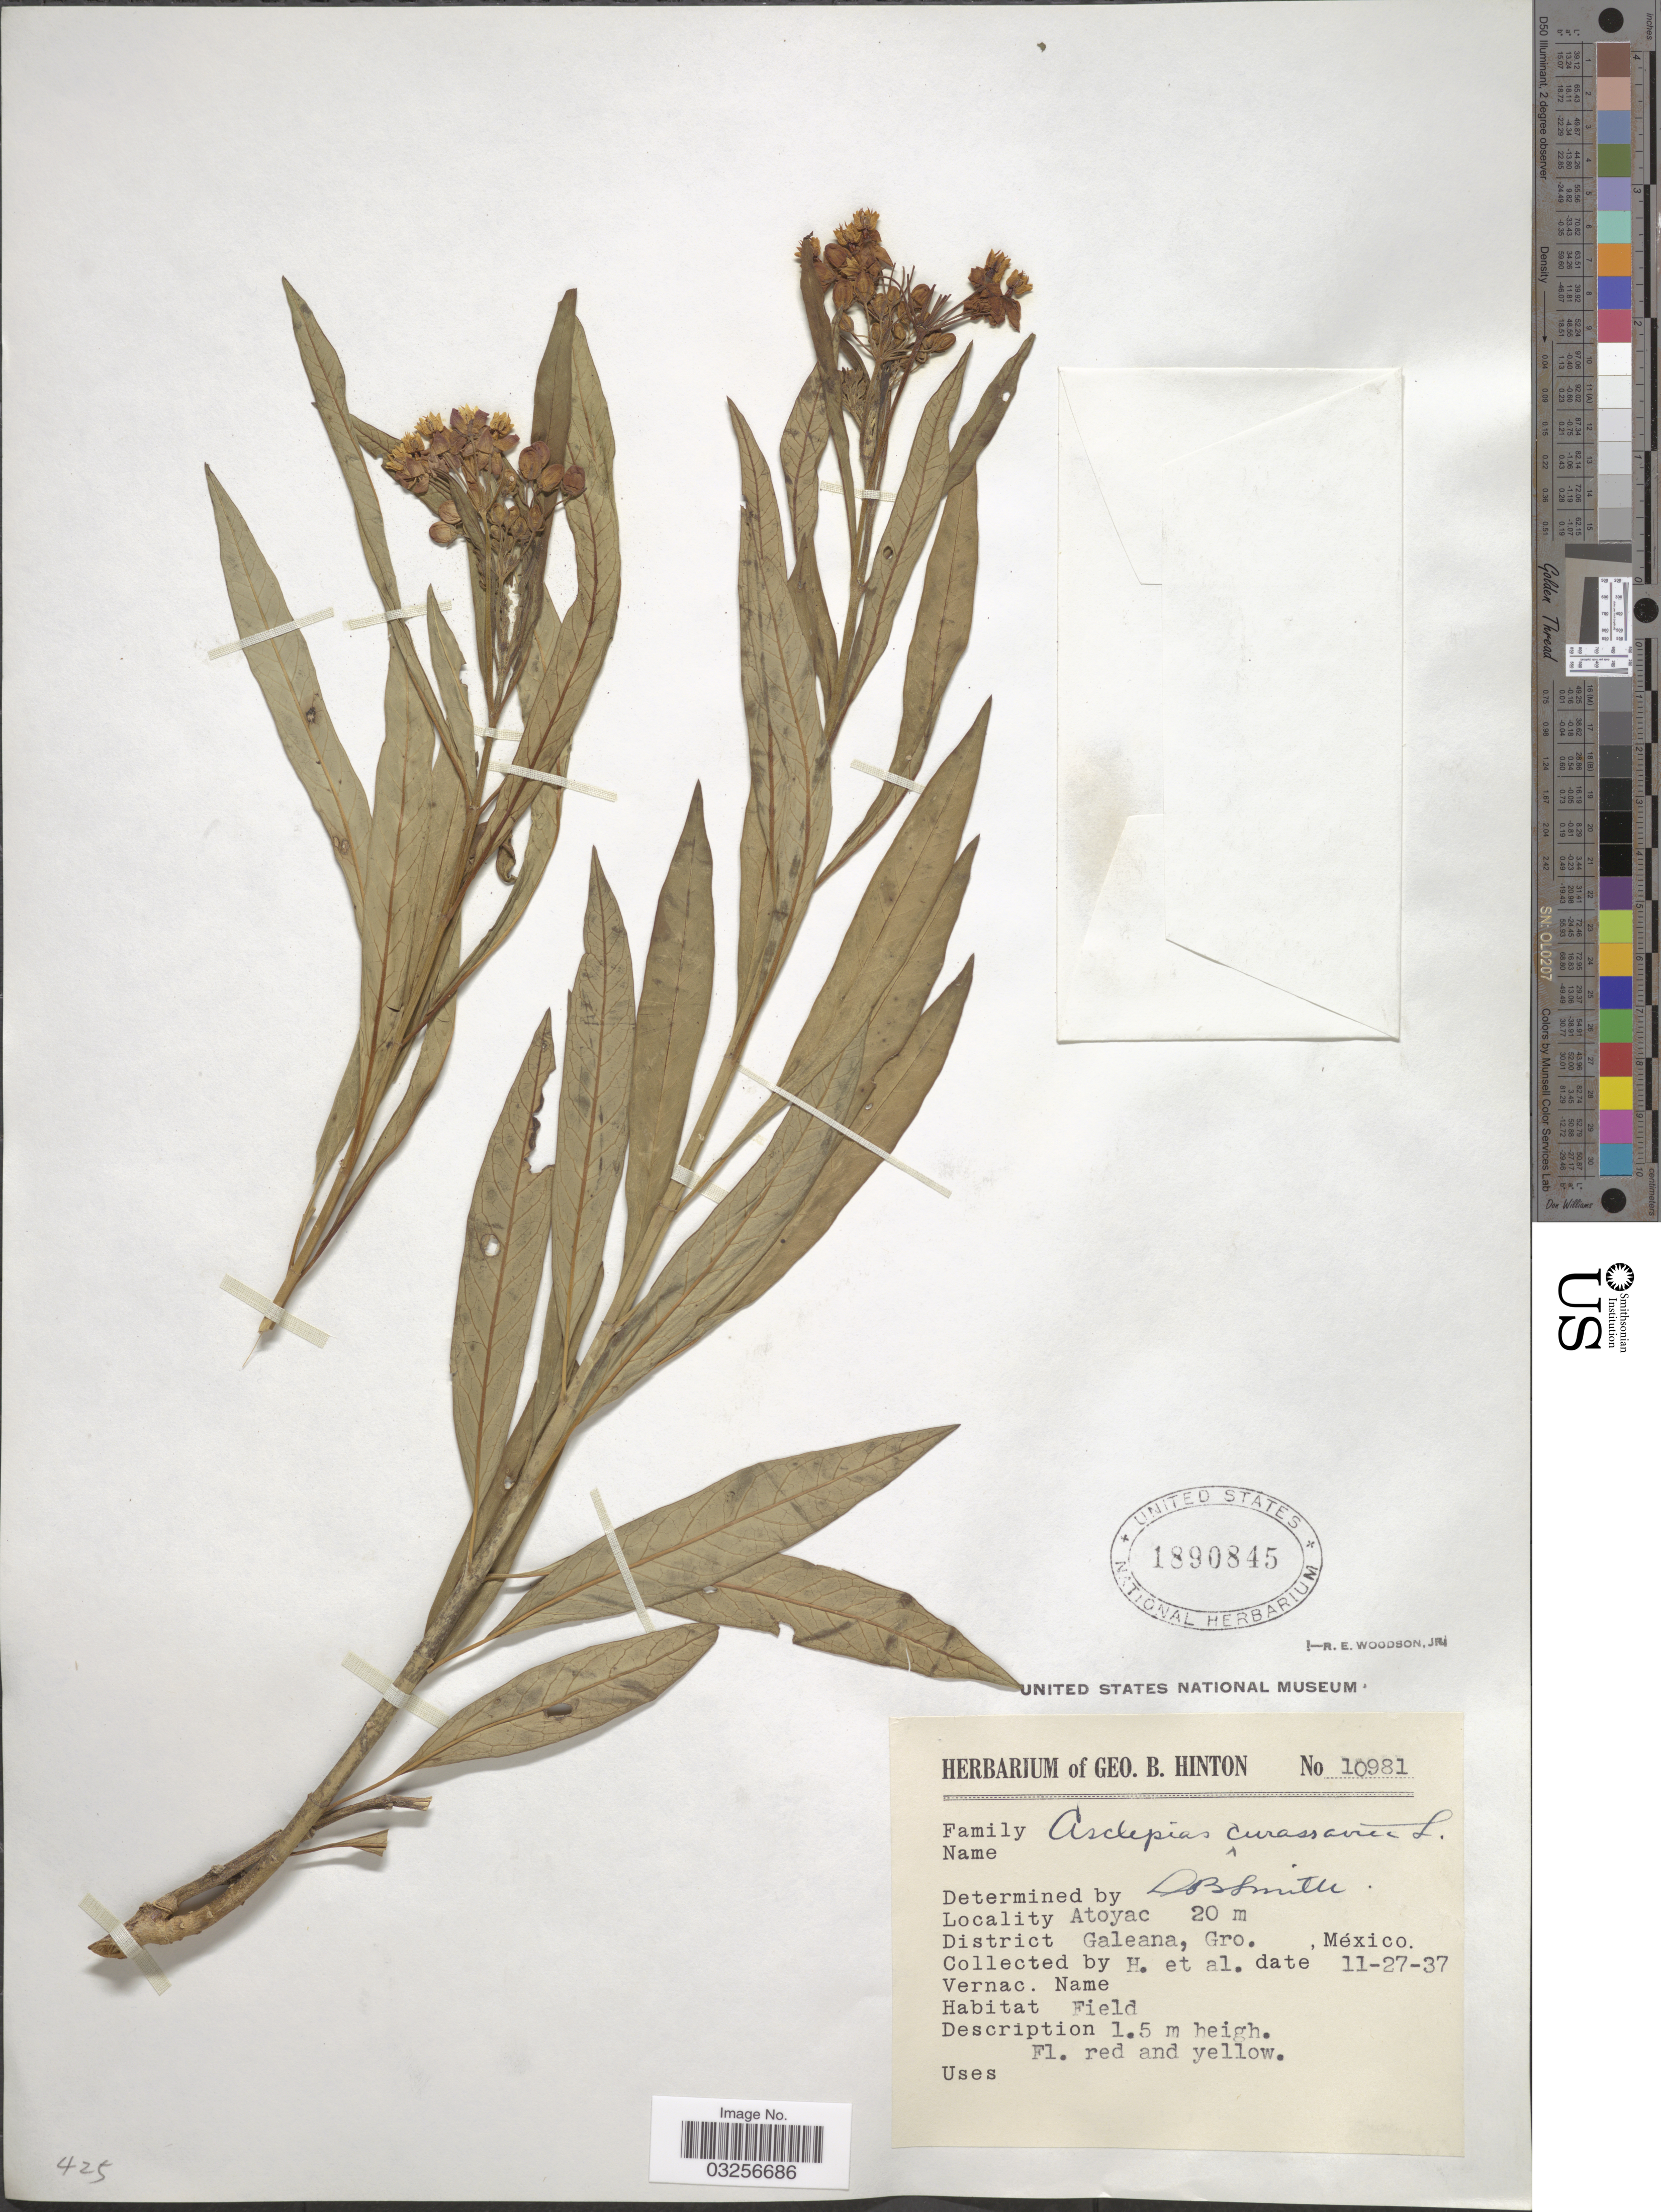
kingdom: Plantae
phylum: Tracheophyta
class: Magnoliopsida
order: Gentianales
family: Apocynaceae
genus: Asclepias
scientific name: Asclepias curassavica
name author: L.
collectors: G. B. Hinton & et al.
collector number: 10981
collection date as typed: Transcribed d/m/y: 27/11/37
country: Mexico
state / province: Guerrero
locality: Atoyac, District Galeana.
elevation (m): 20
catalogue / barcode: US 1890845